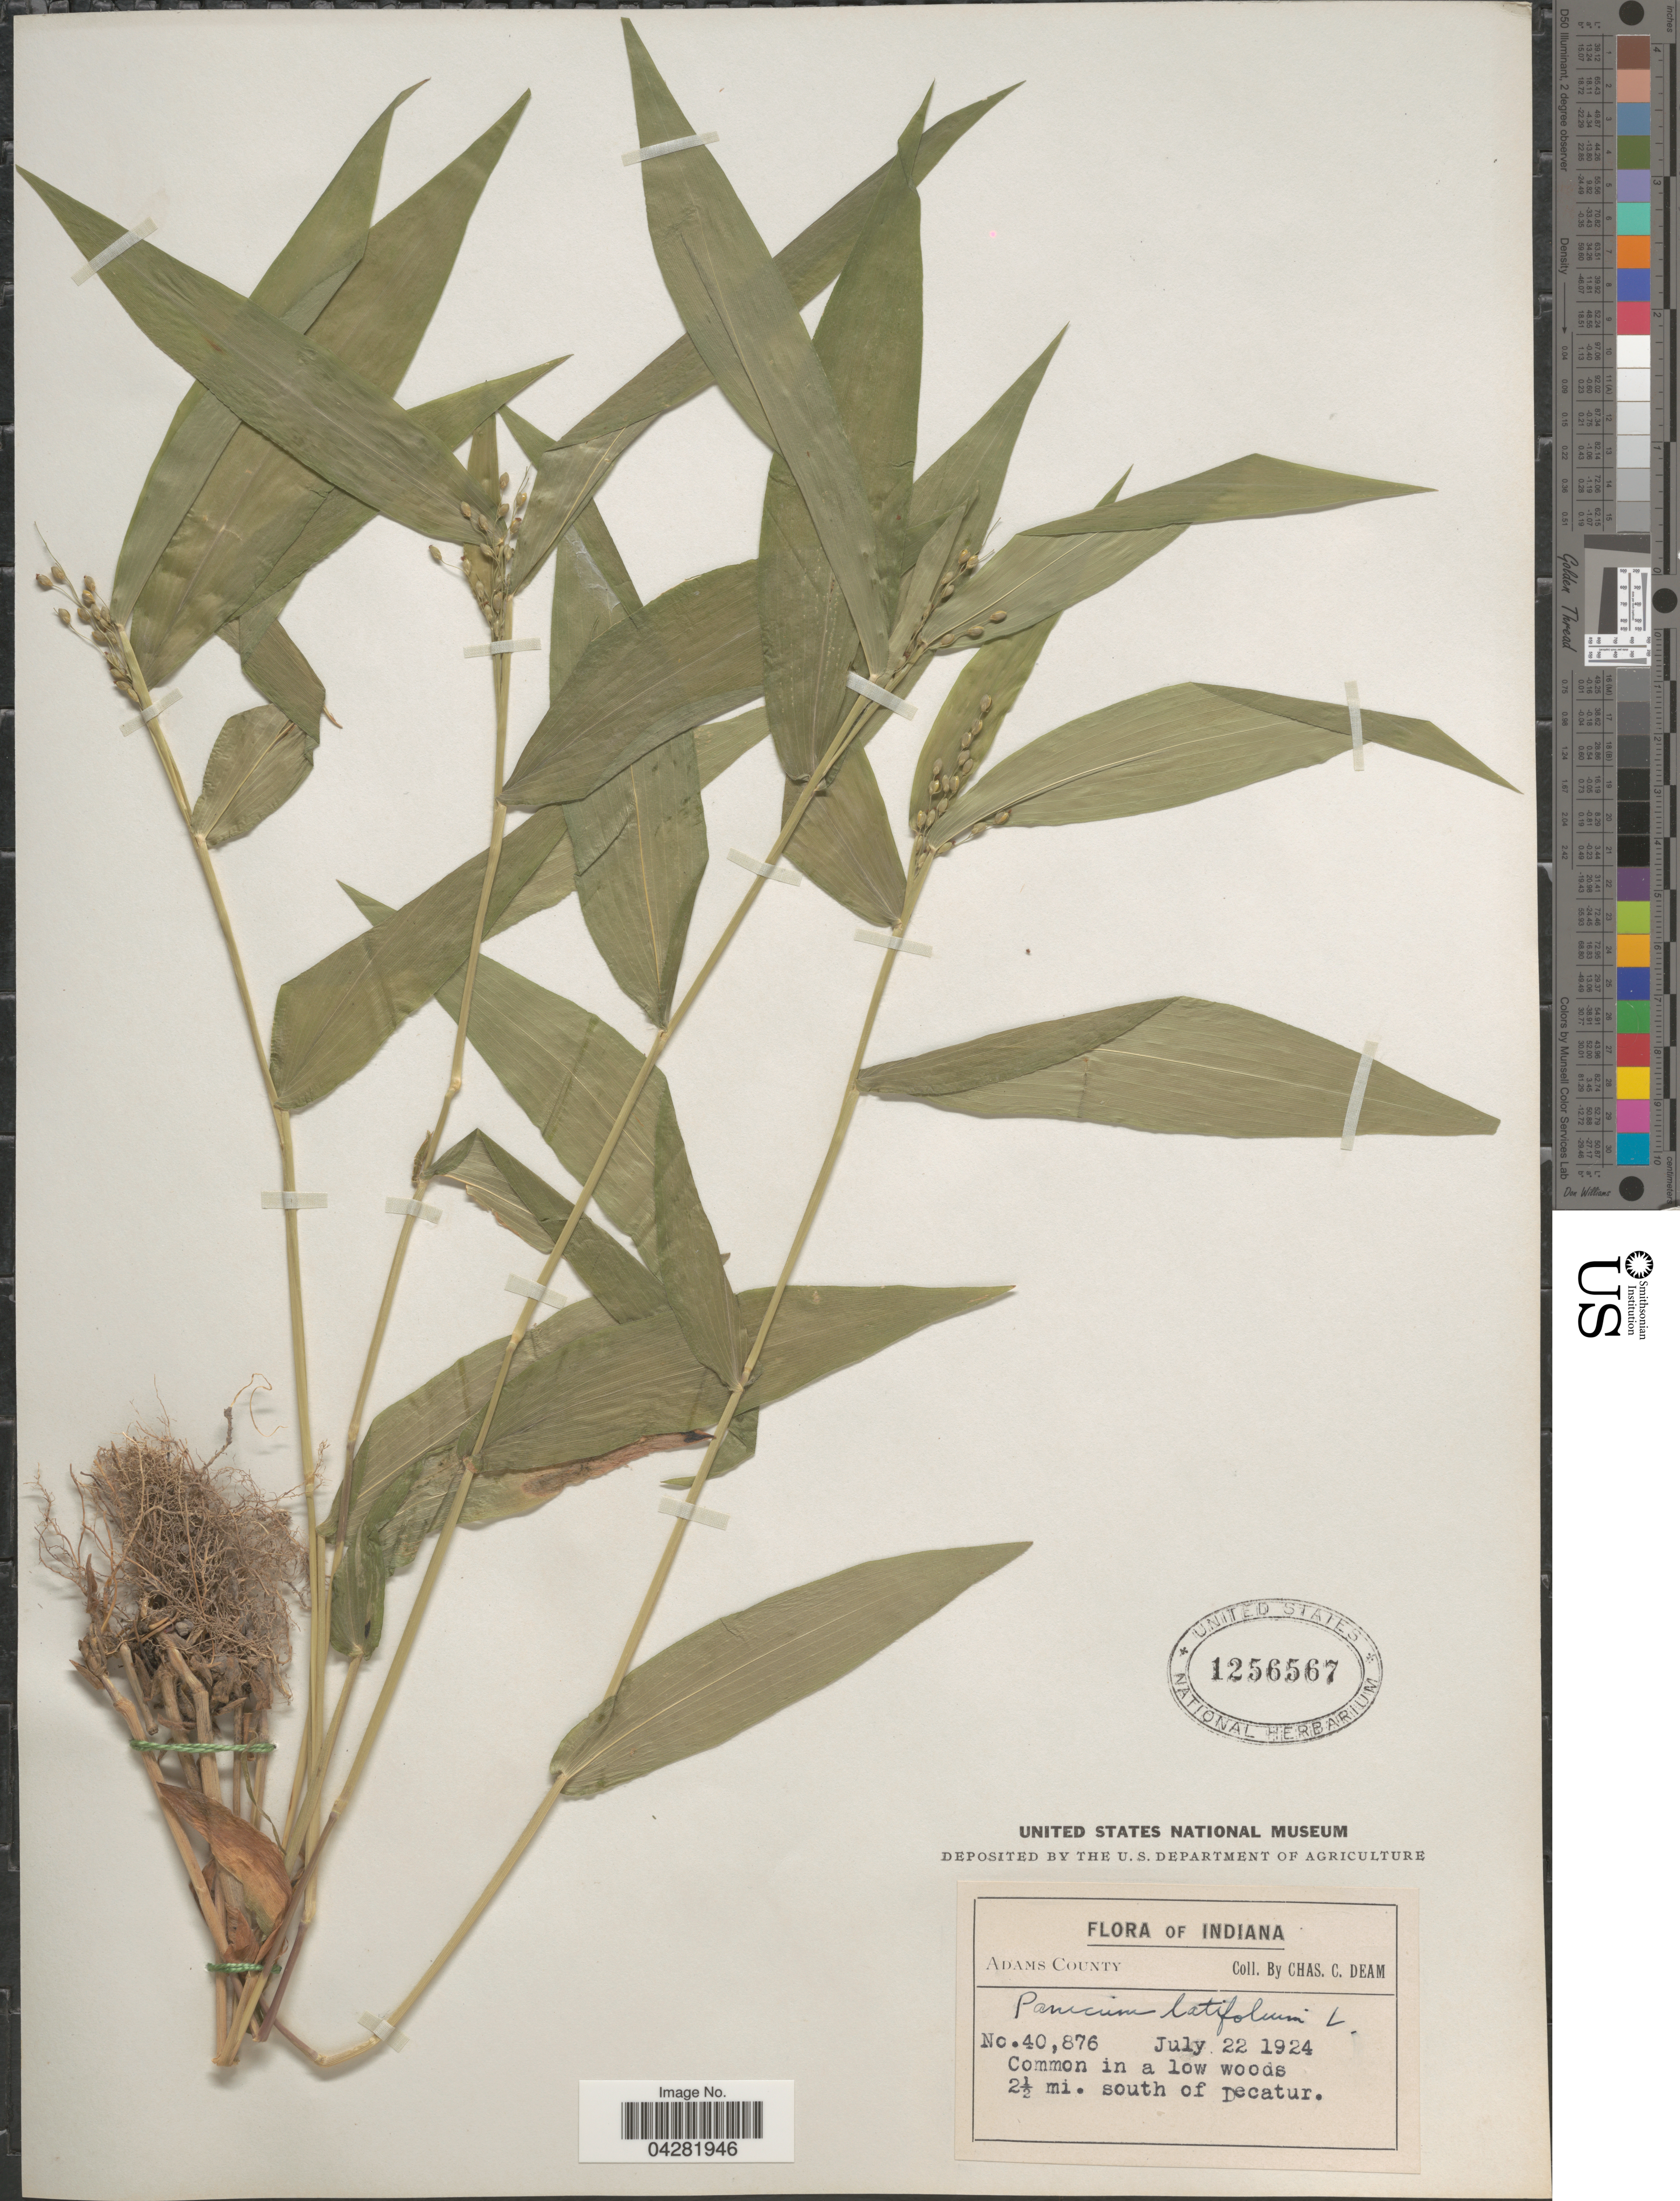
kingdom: Plantae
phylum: Tracheophyta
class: Liliopsida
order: Poales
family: Poaceae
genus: Dichanthelium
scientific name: Dichanthelium latifolium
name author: (L.) Harvill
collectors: C. C. Deam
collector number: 40876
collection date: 1924-07-22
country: United States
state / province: Indiana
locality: Adams County. 2½ mi. south of Decatur.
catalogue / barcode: US 1256567